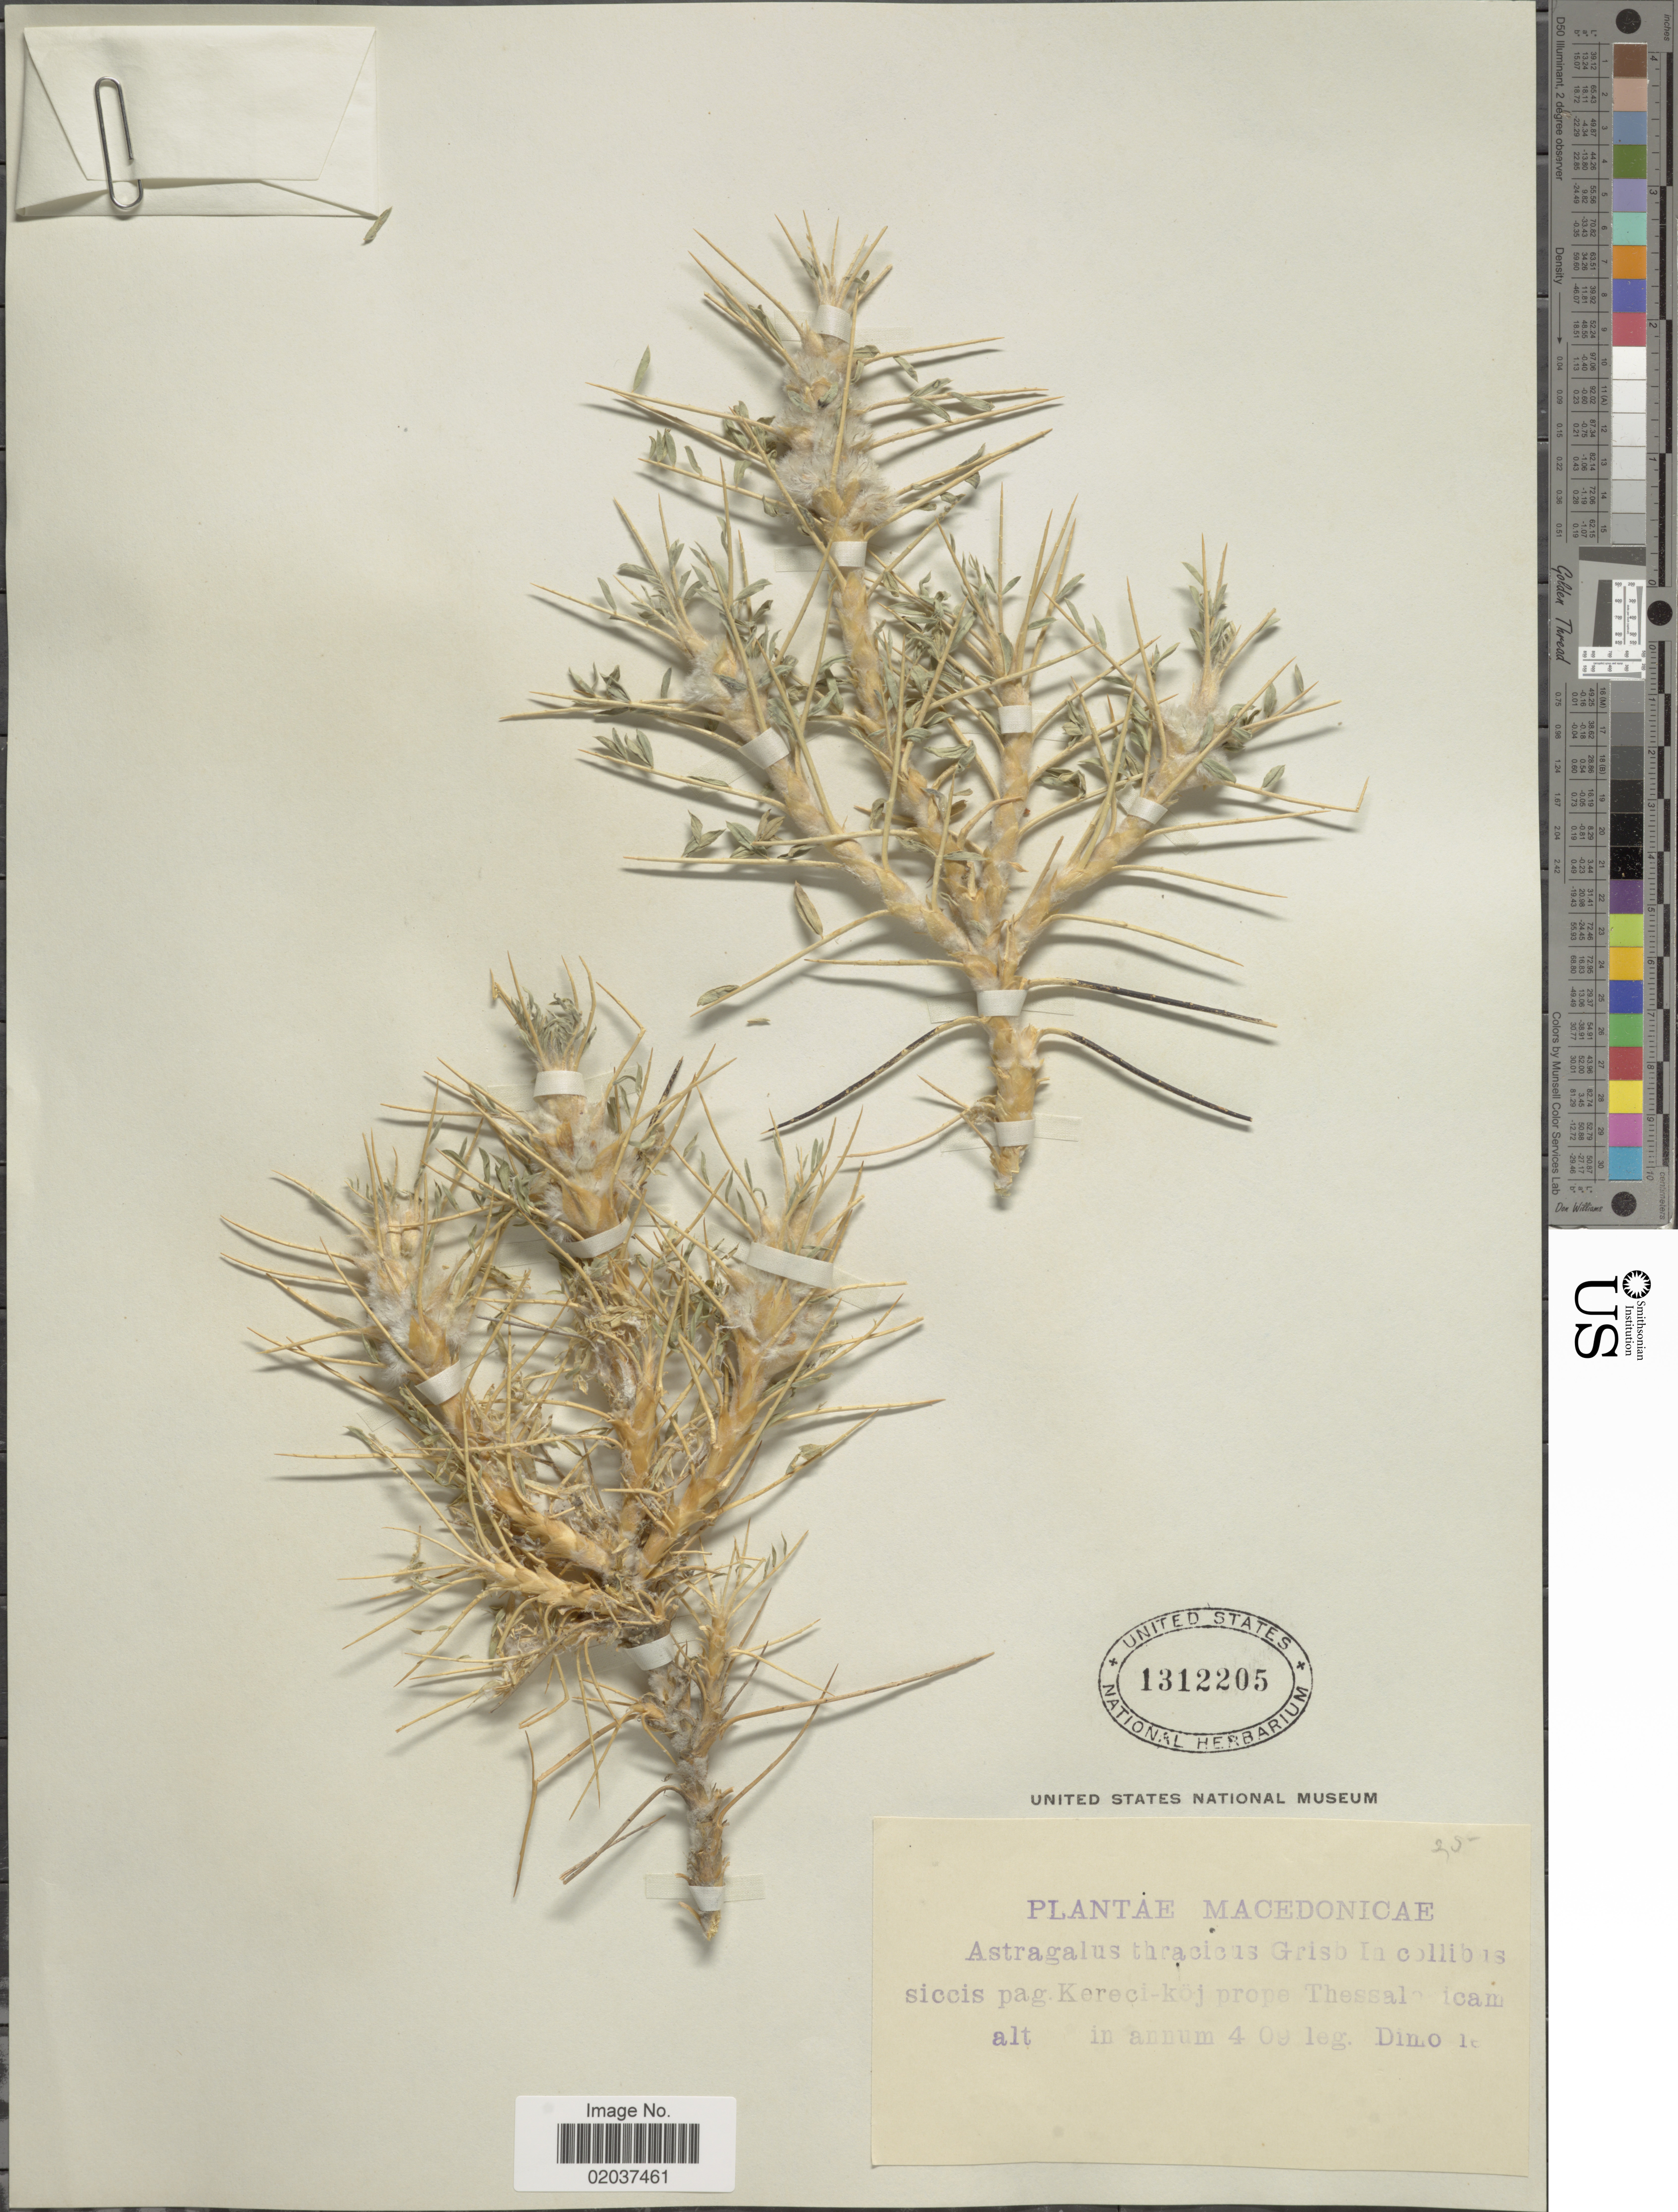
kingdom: Plantae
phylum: Tracheophyta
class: Magnoliopsida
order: Fabales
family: Fabaceae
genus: Astragalus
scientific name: Astragalus thracicus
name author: Griseb.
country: North Macedonia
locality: Macedonicae, In collibus soccis pag. Kereci-koj proipe Thessale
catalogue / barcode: US 1312205